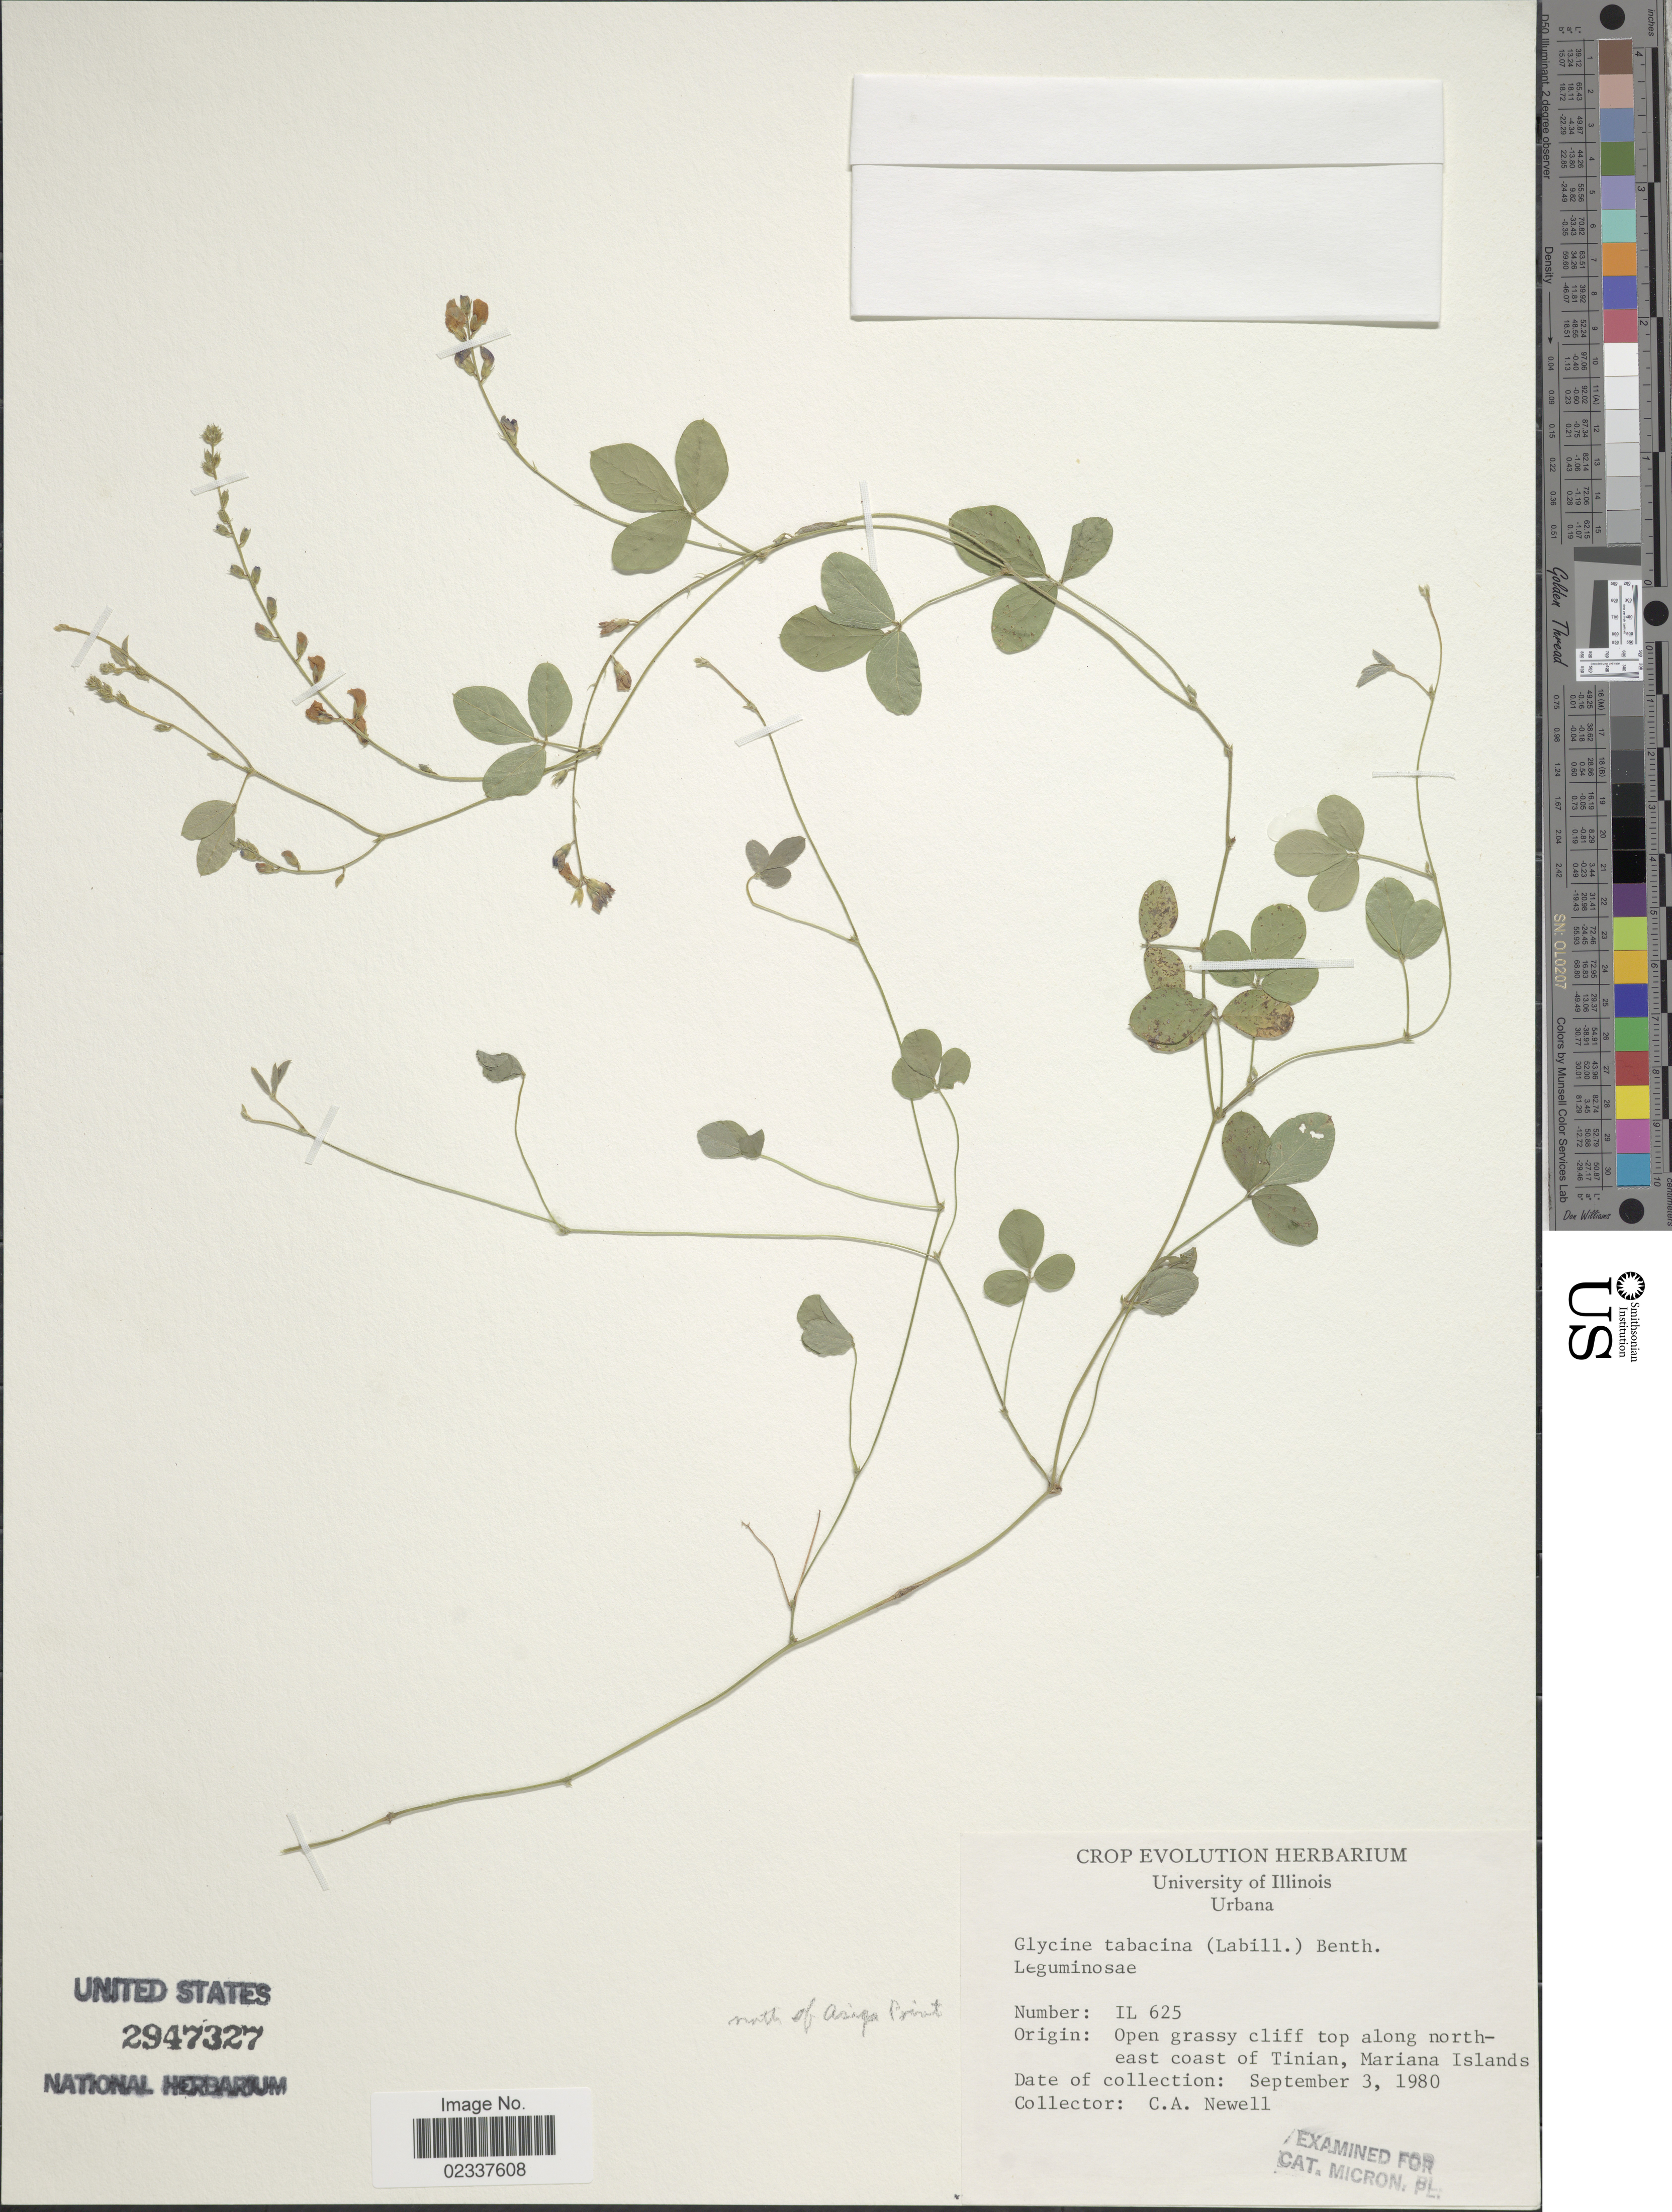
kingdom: Plantae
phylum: Tracheophyta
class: Magnoliopsida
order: Fabales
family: Fabaceae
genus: Glycine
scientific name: Glycine tabacina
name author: (Labill.) Benth.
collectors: C. Newell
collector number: IL625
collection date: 1980-09-03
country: Northern Mariana Islands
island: Tinian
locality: Open grassy cliff top along northeast coast of Tinian, Mariana Islands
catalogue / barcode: US 2947327